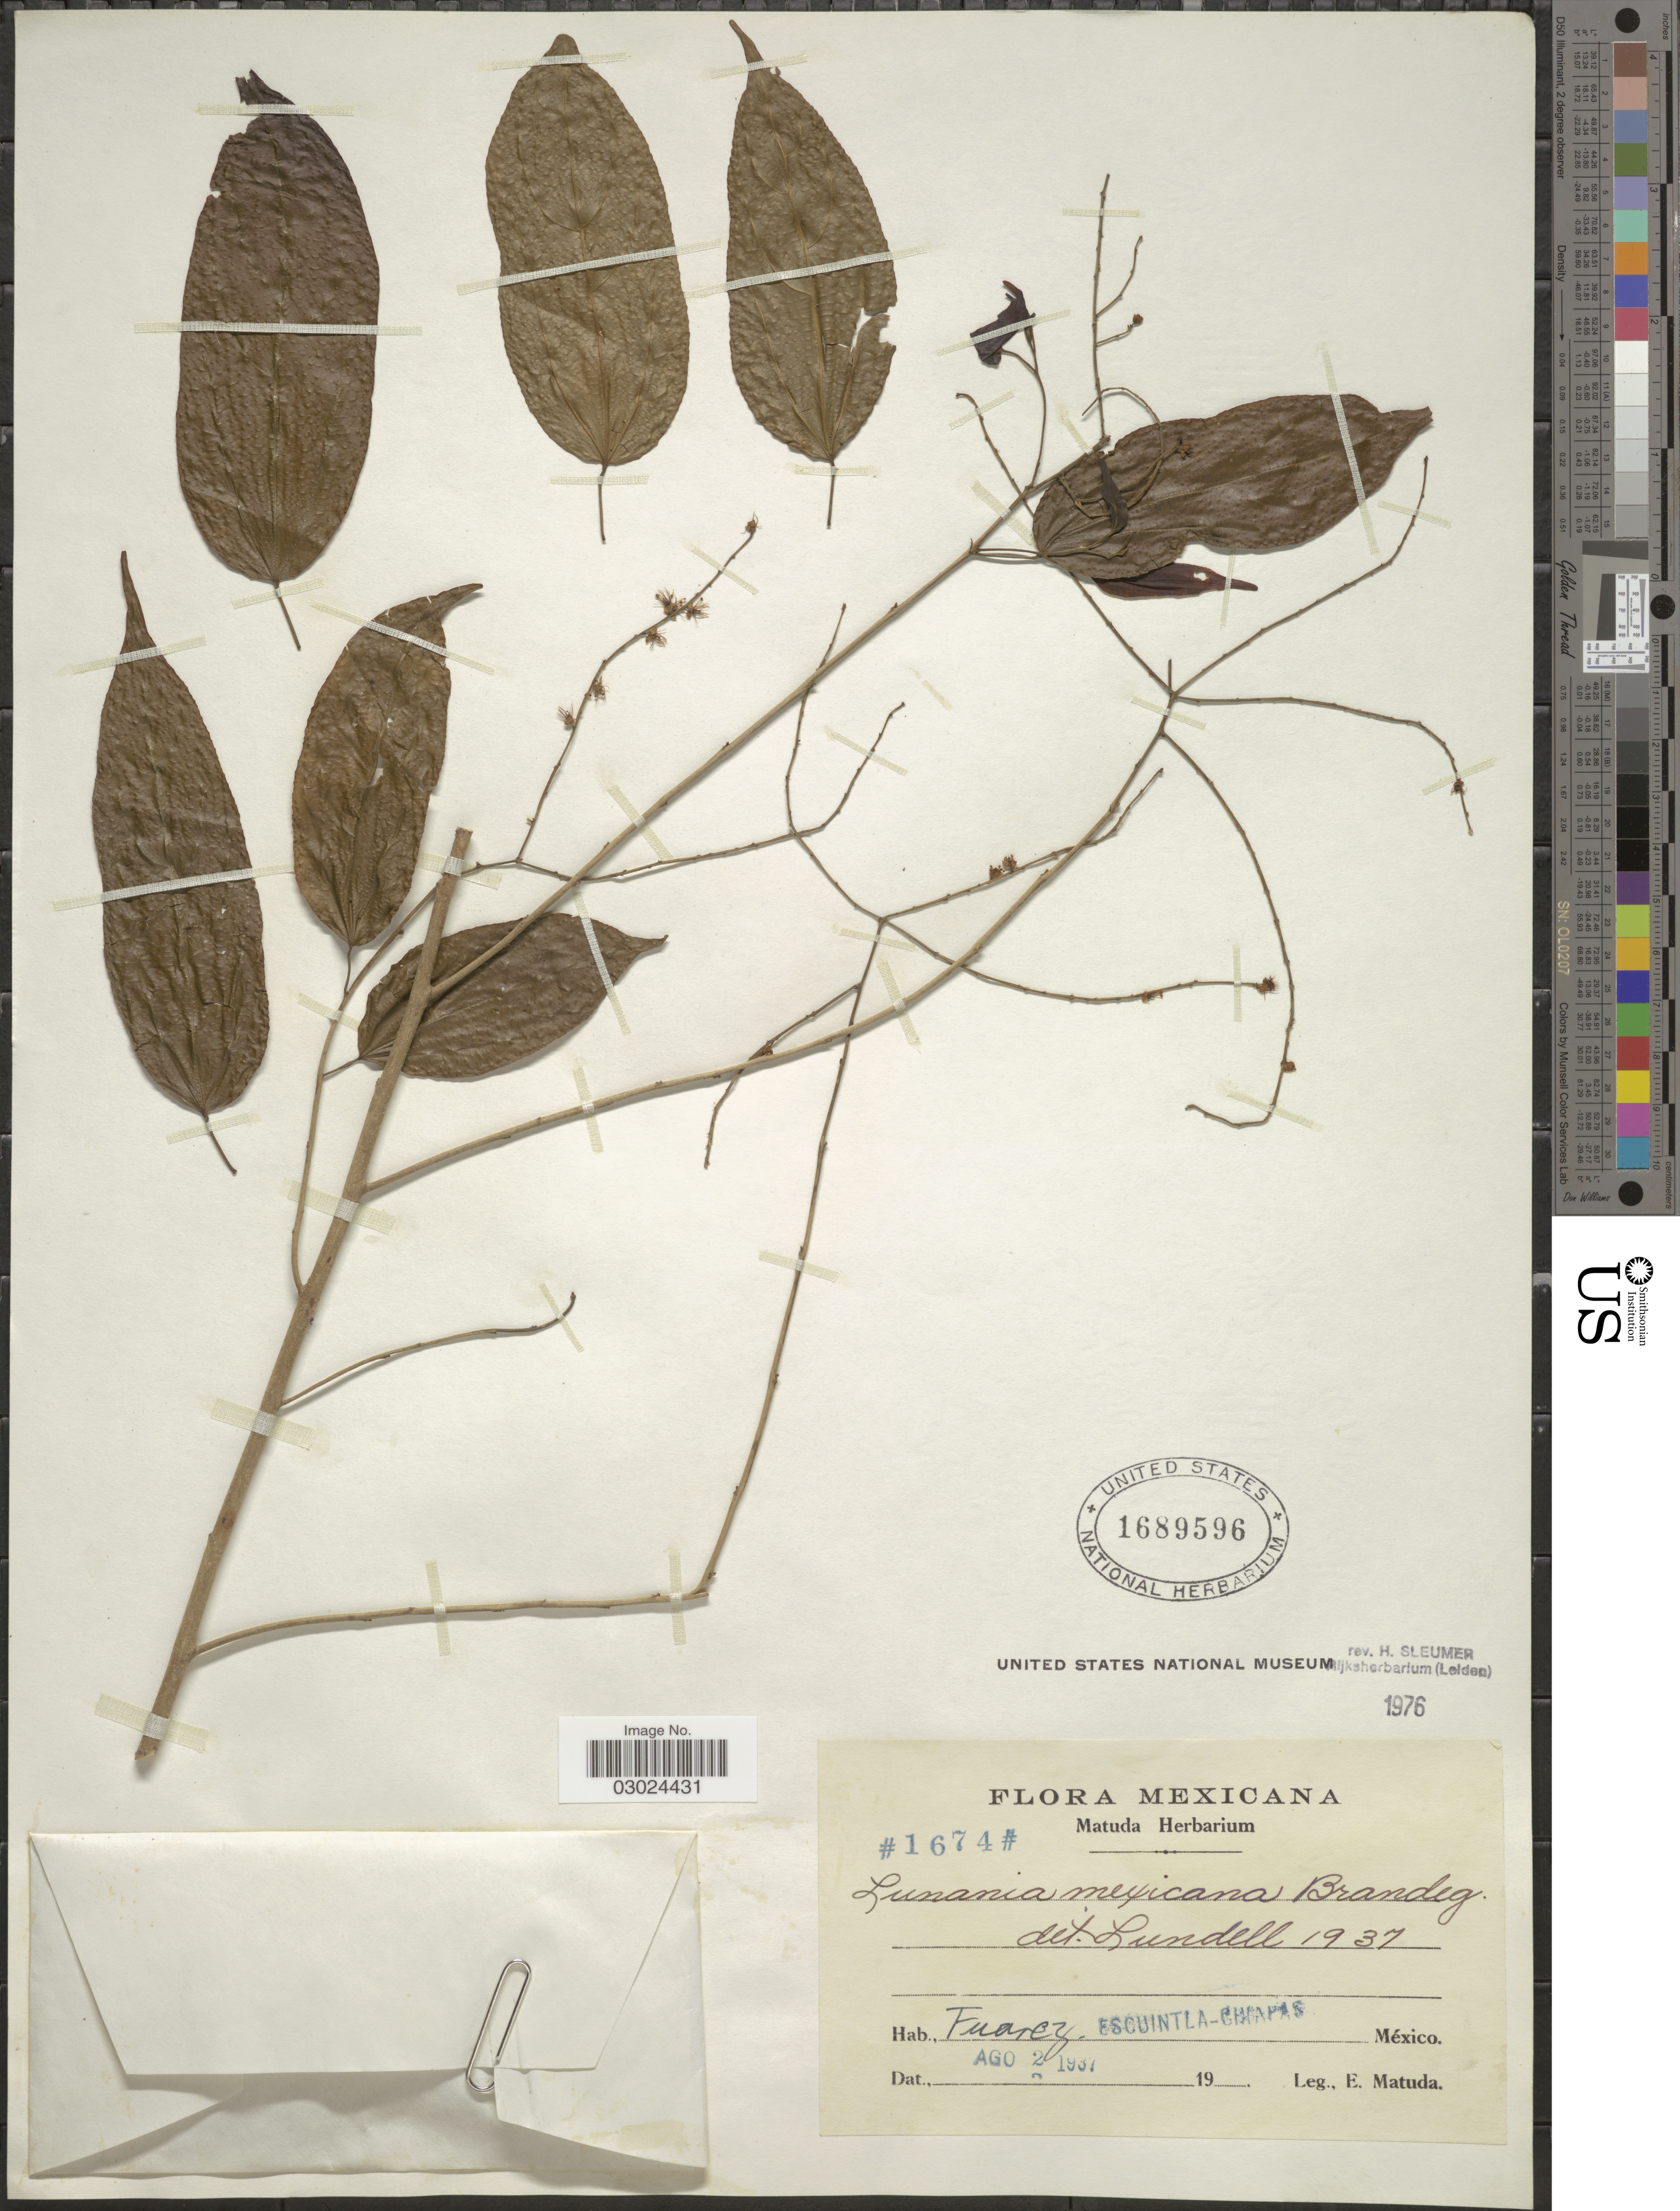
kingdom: Plantae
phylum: Tracheophyta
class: Magnoliopsida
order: Malpighiales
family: Salicaceae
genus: Lunania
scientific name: Lunania mexicana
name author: Brandegee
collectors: E. Matuda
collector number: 1674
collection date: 1937-08-02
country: Mexico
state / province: Chiapas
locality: Fuarez, Escuintla--Chiapas.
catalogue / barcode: US 1689596